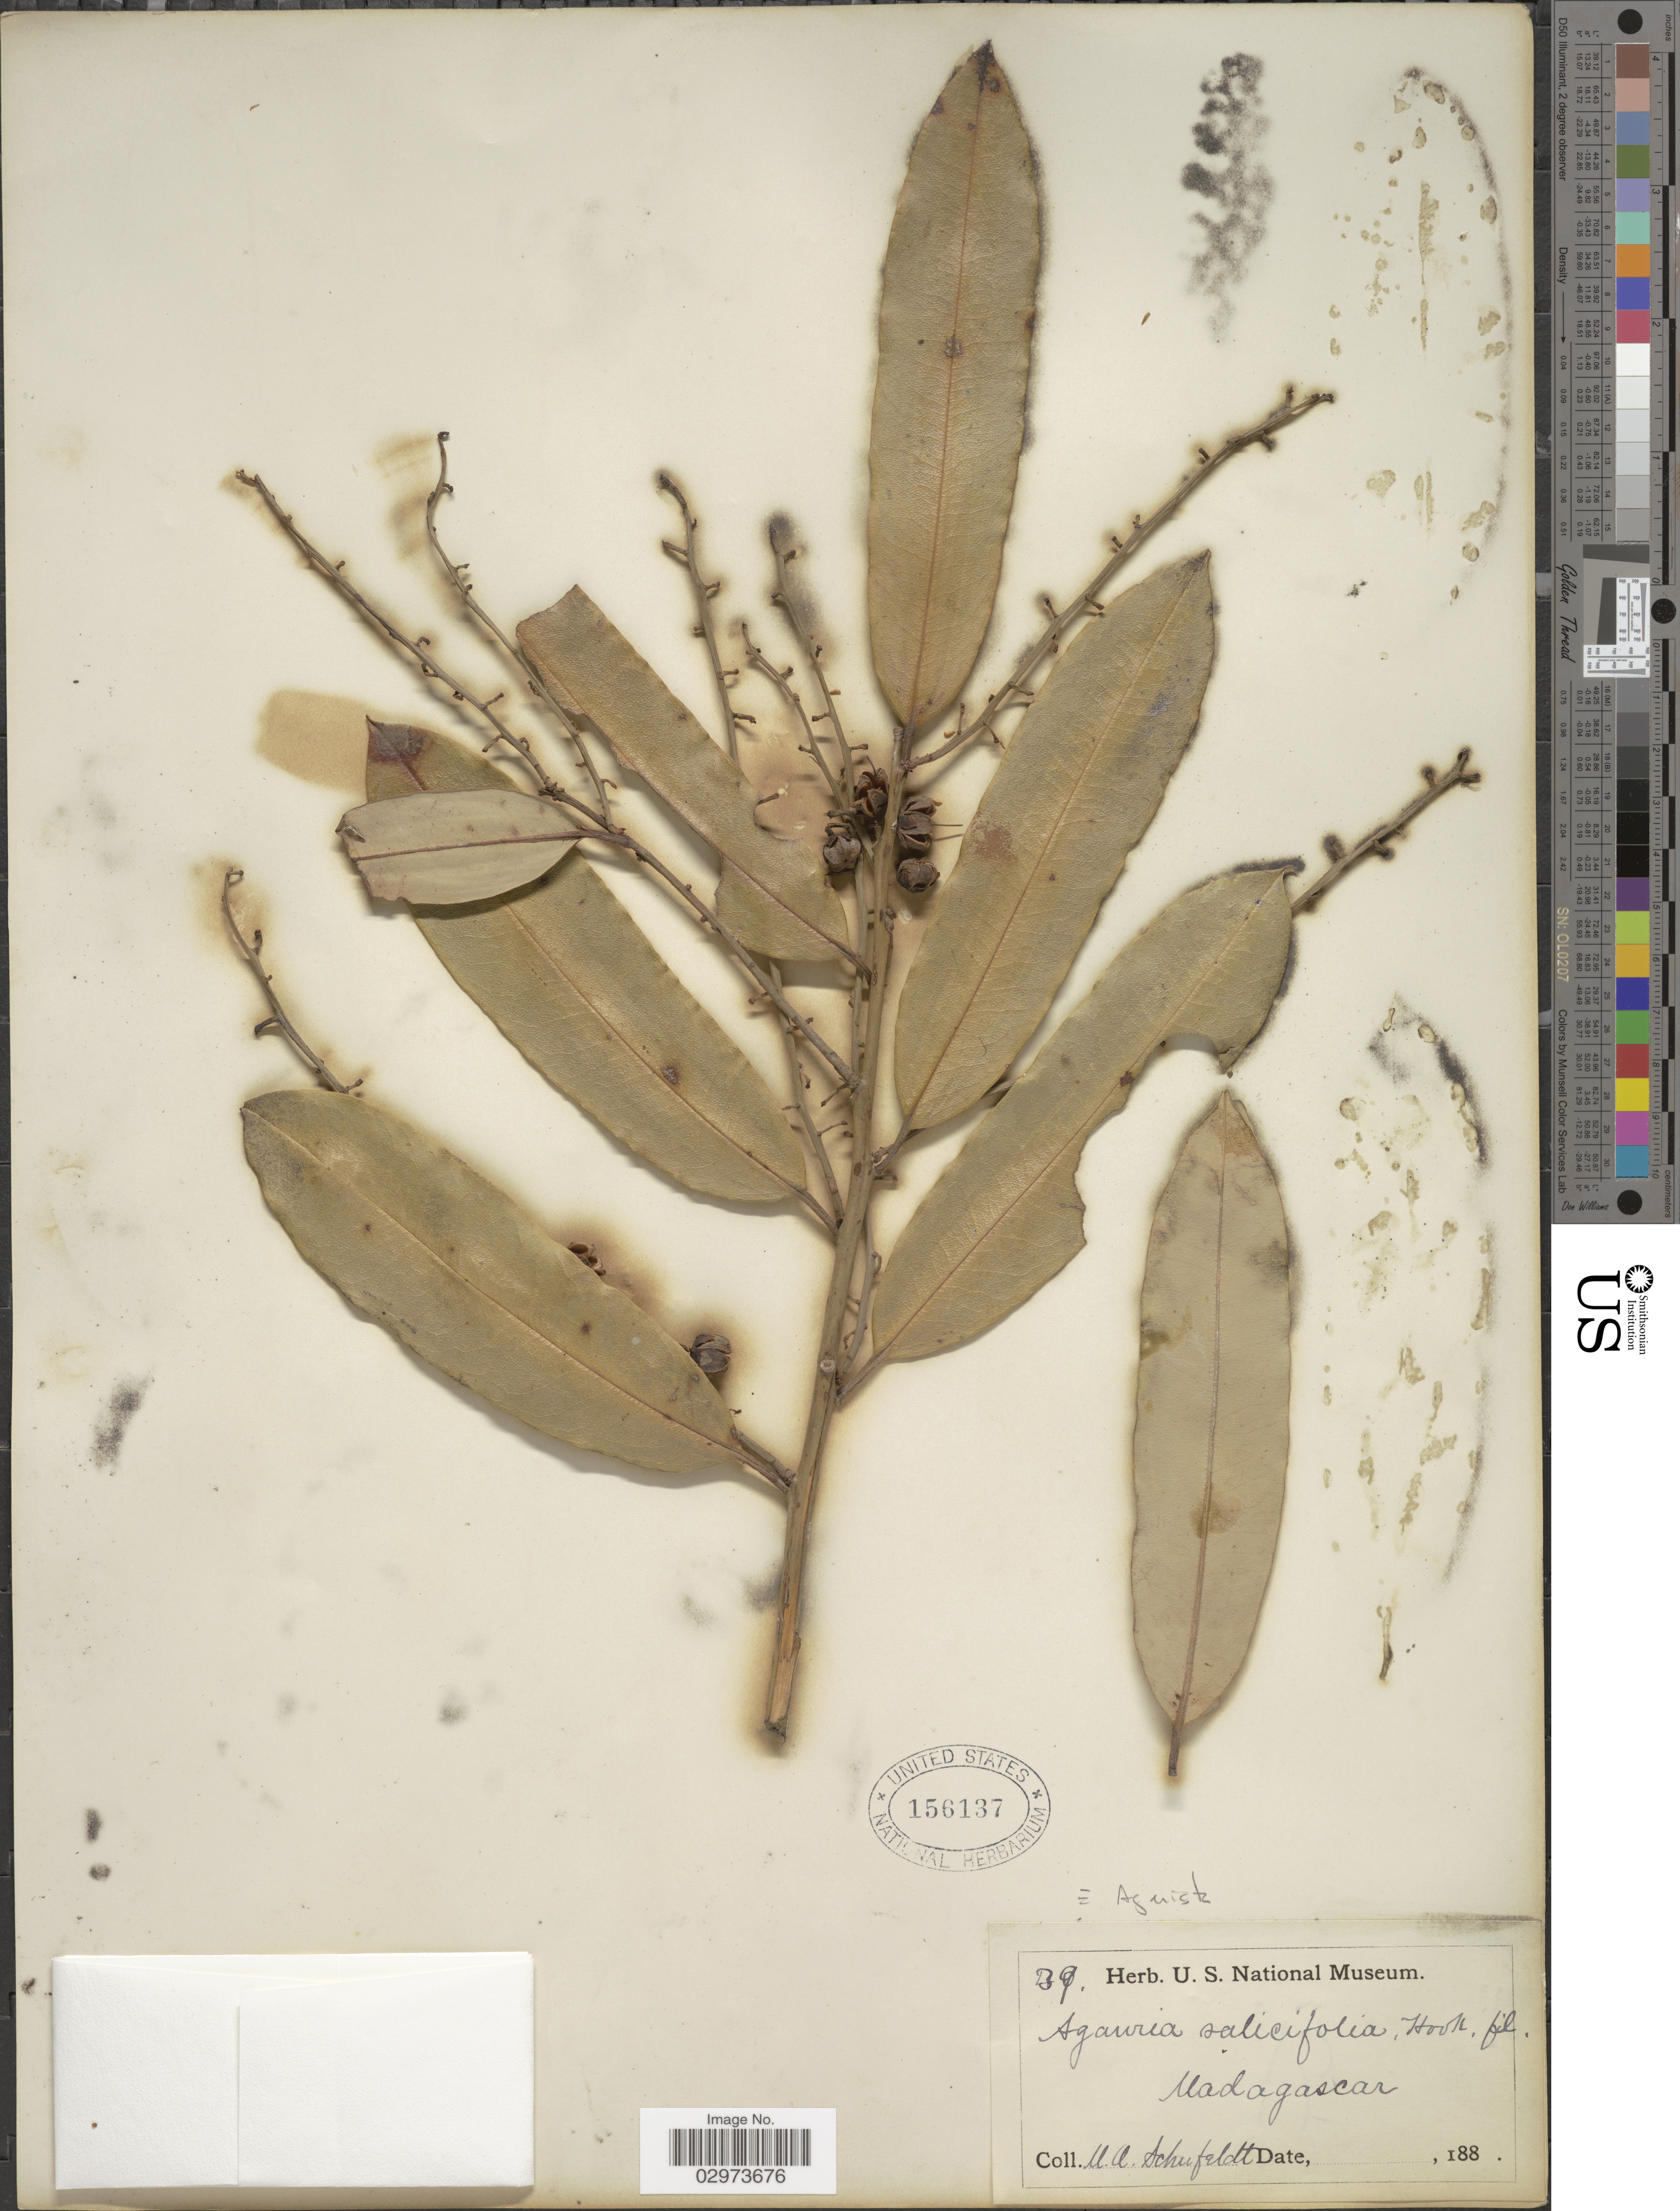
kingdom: Plantae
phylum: Tracheophyta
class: Magnoliopsida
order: Ericales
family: Ericaceae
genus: Agarista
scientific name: Agarista salicifolia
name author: (Lam.) G. Don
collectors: M. Schufeldt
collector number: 39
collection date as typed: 188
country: Madagascar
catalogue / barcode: US 156137